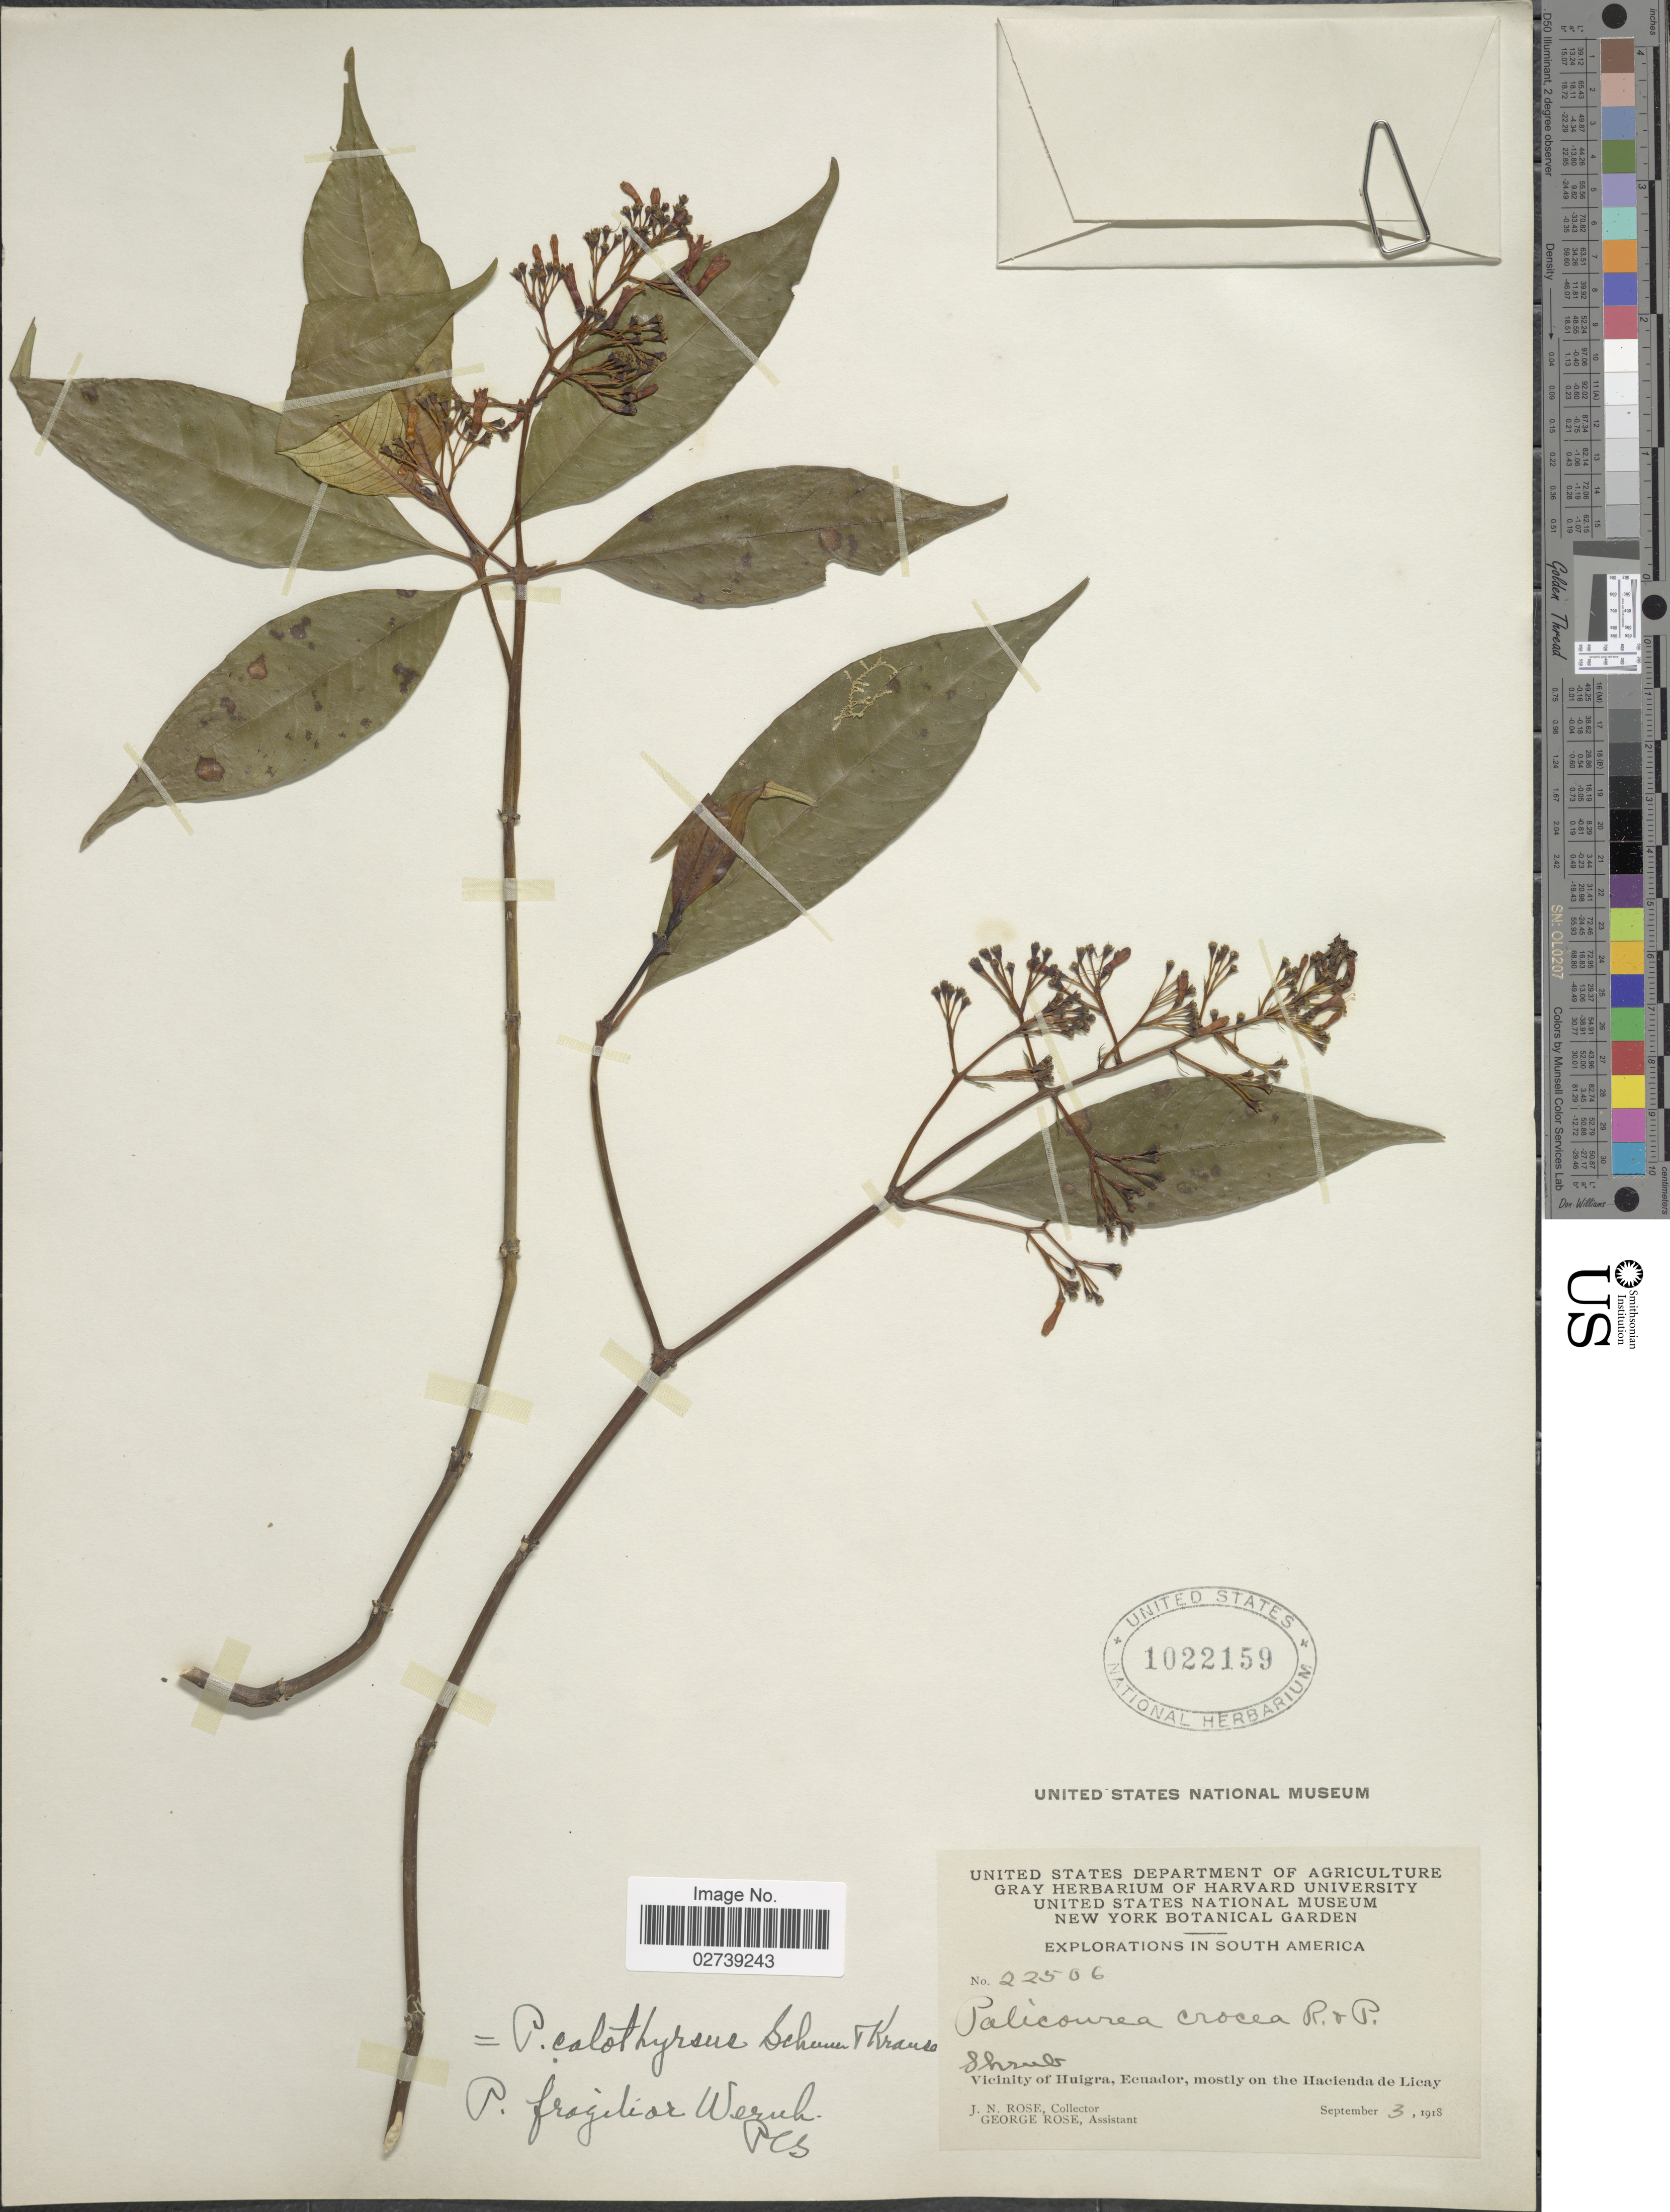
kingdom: Plantae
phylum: Tracheophyta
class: Magnoliopsida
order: Gentianales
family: Rubiaceae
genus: Palicourea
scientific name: Palicourea calothyrsus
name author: K. Schum. & K. Krause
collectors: J. N. Rose & G. Rose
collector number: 22506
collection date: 1918-09-03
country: Ecuador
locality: Vicinity of Huigra, mostly on the Hacienda de Licay.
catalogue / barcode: US 1022159